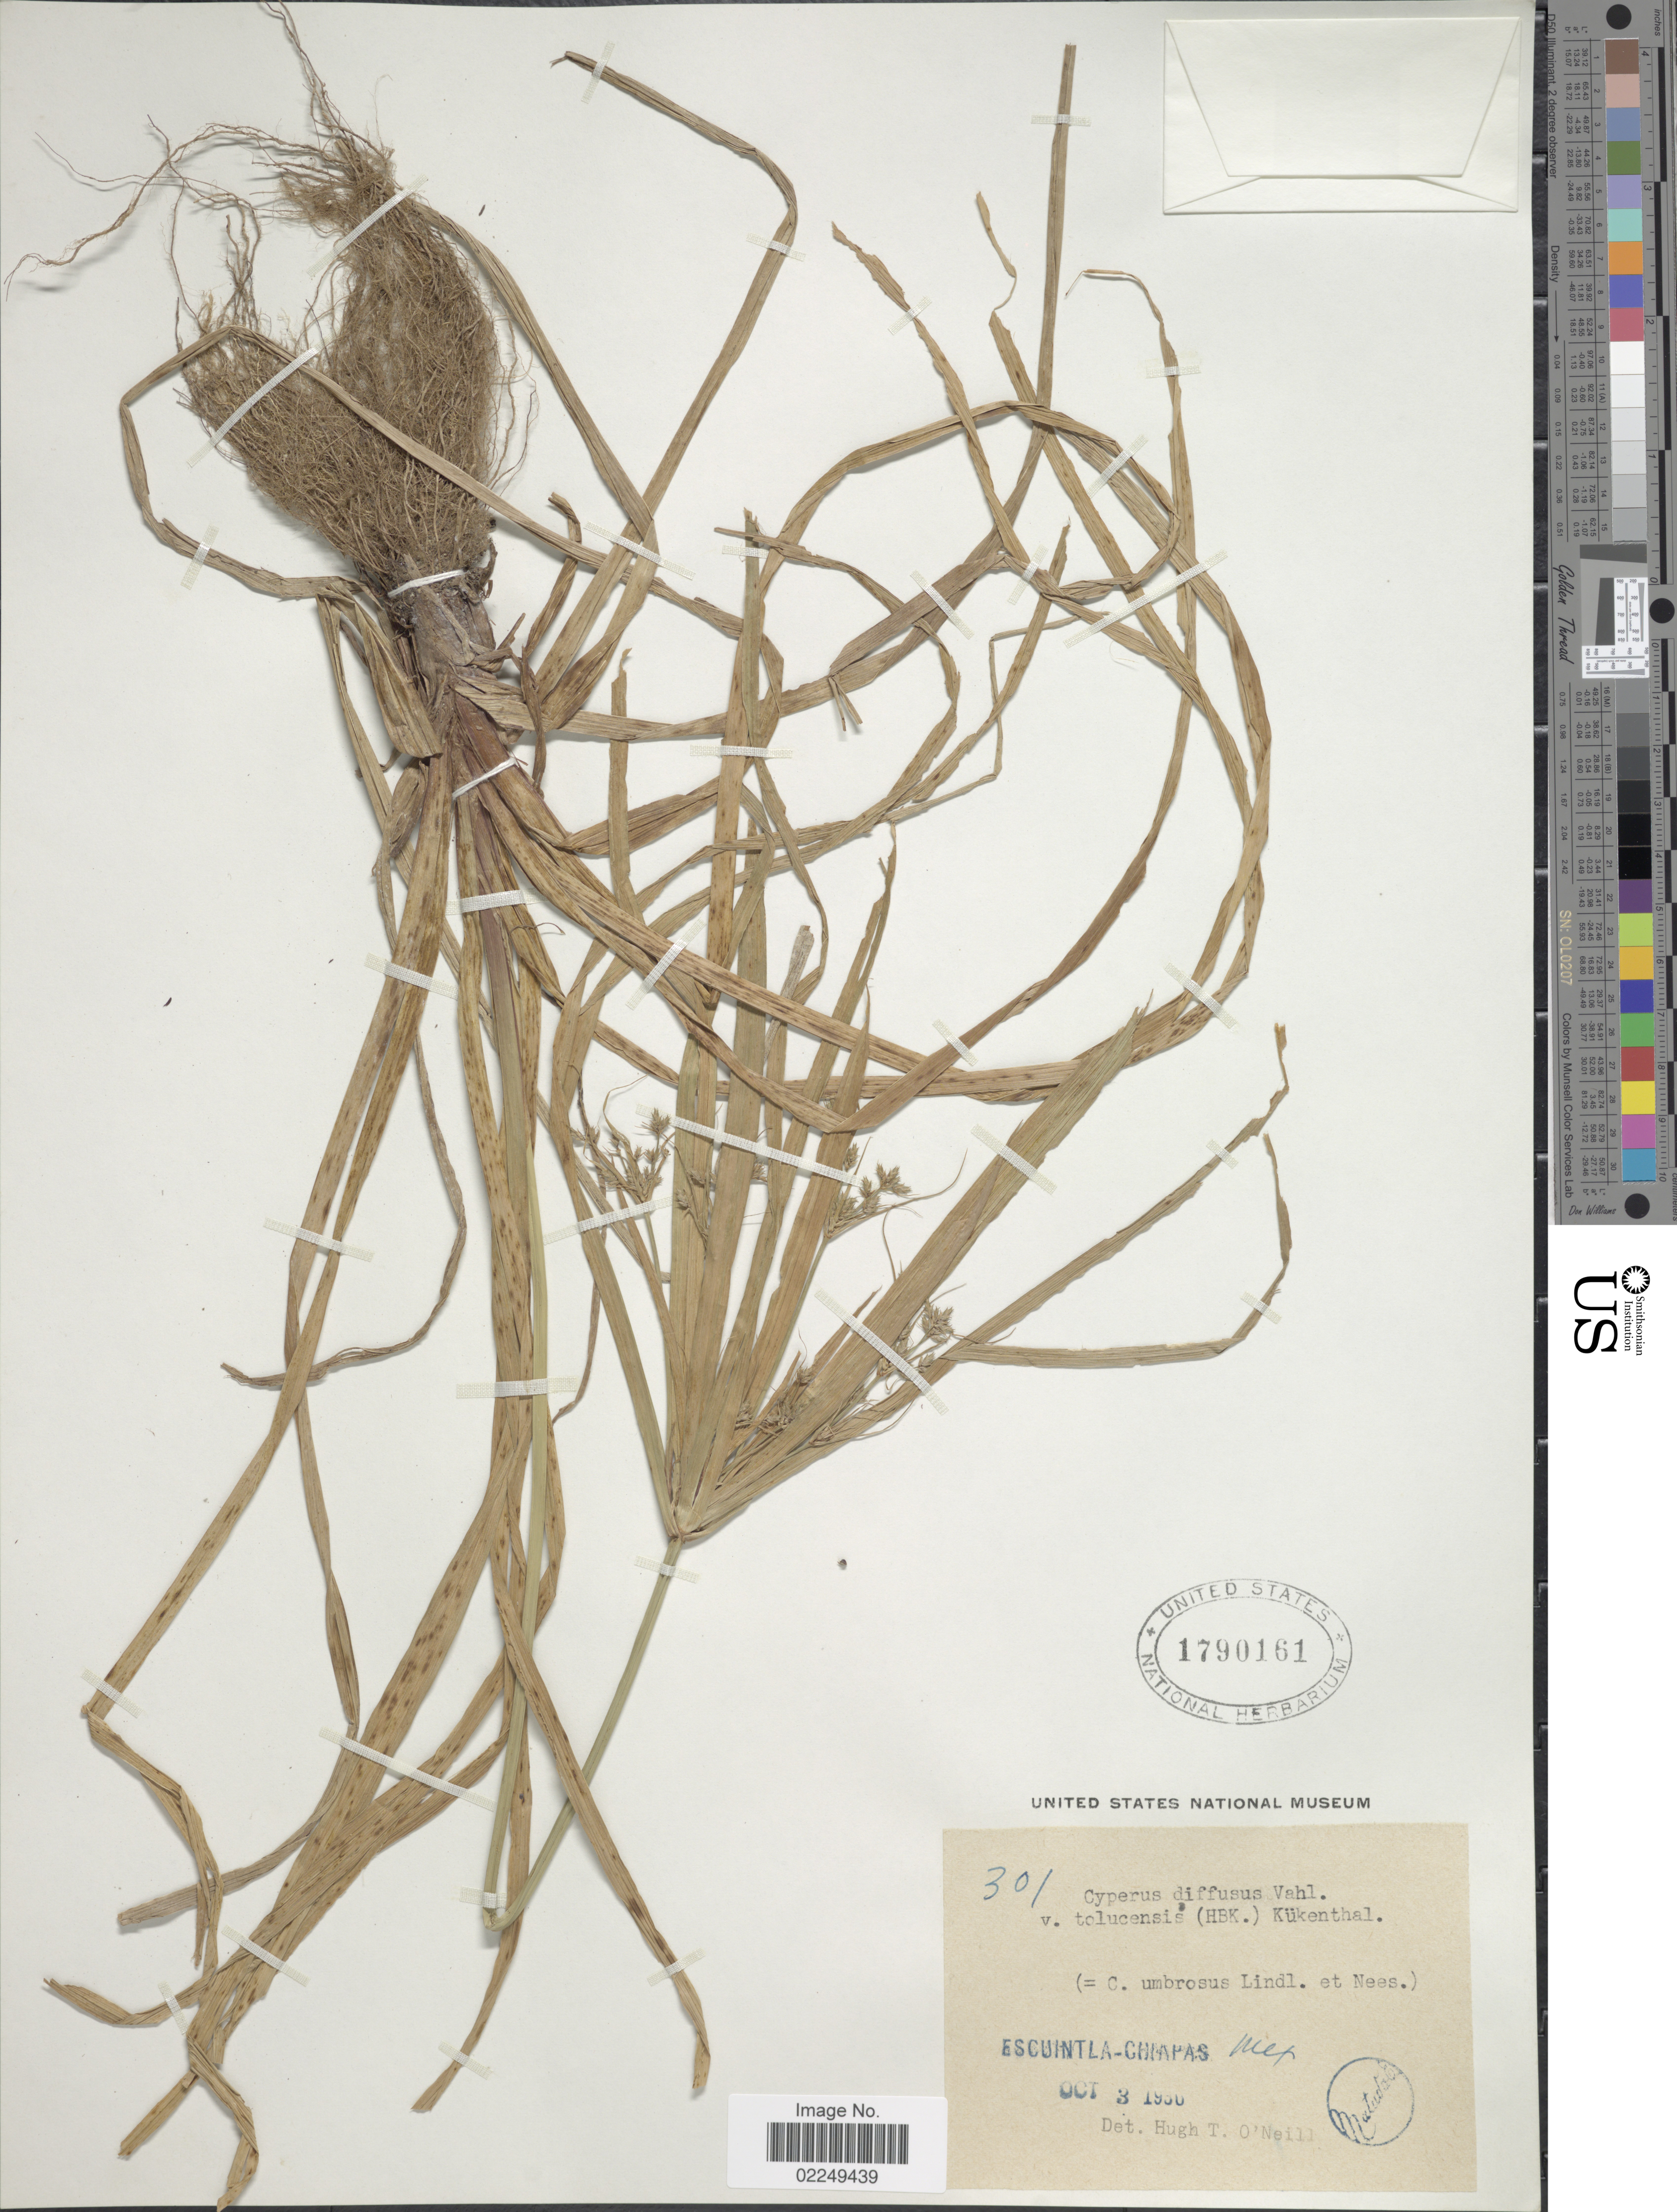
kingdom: Plantae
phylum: Tracheophyta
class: Liliopsida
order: Poales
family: Cyperaceae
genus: Cyperus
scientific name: Cyperus laxus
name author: Lam.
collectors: E. Matuda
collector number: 301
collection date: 1930-10-03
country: Mexico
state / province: Chiapas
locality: Escuintla, Chiapas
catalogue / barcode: US 1790161